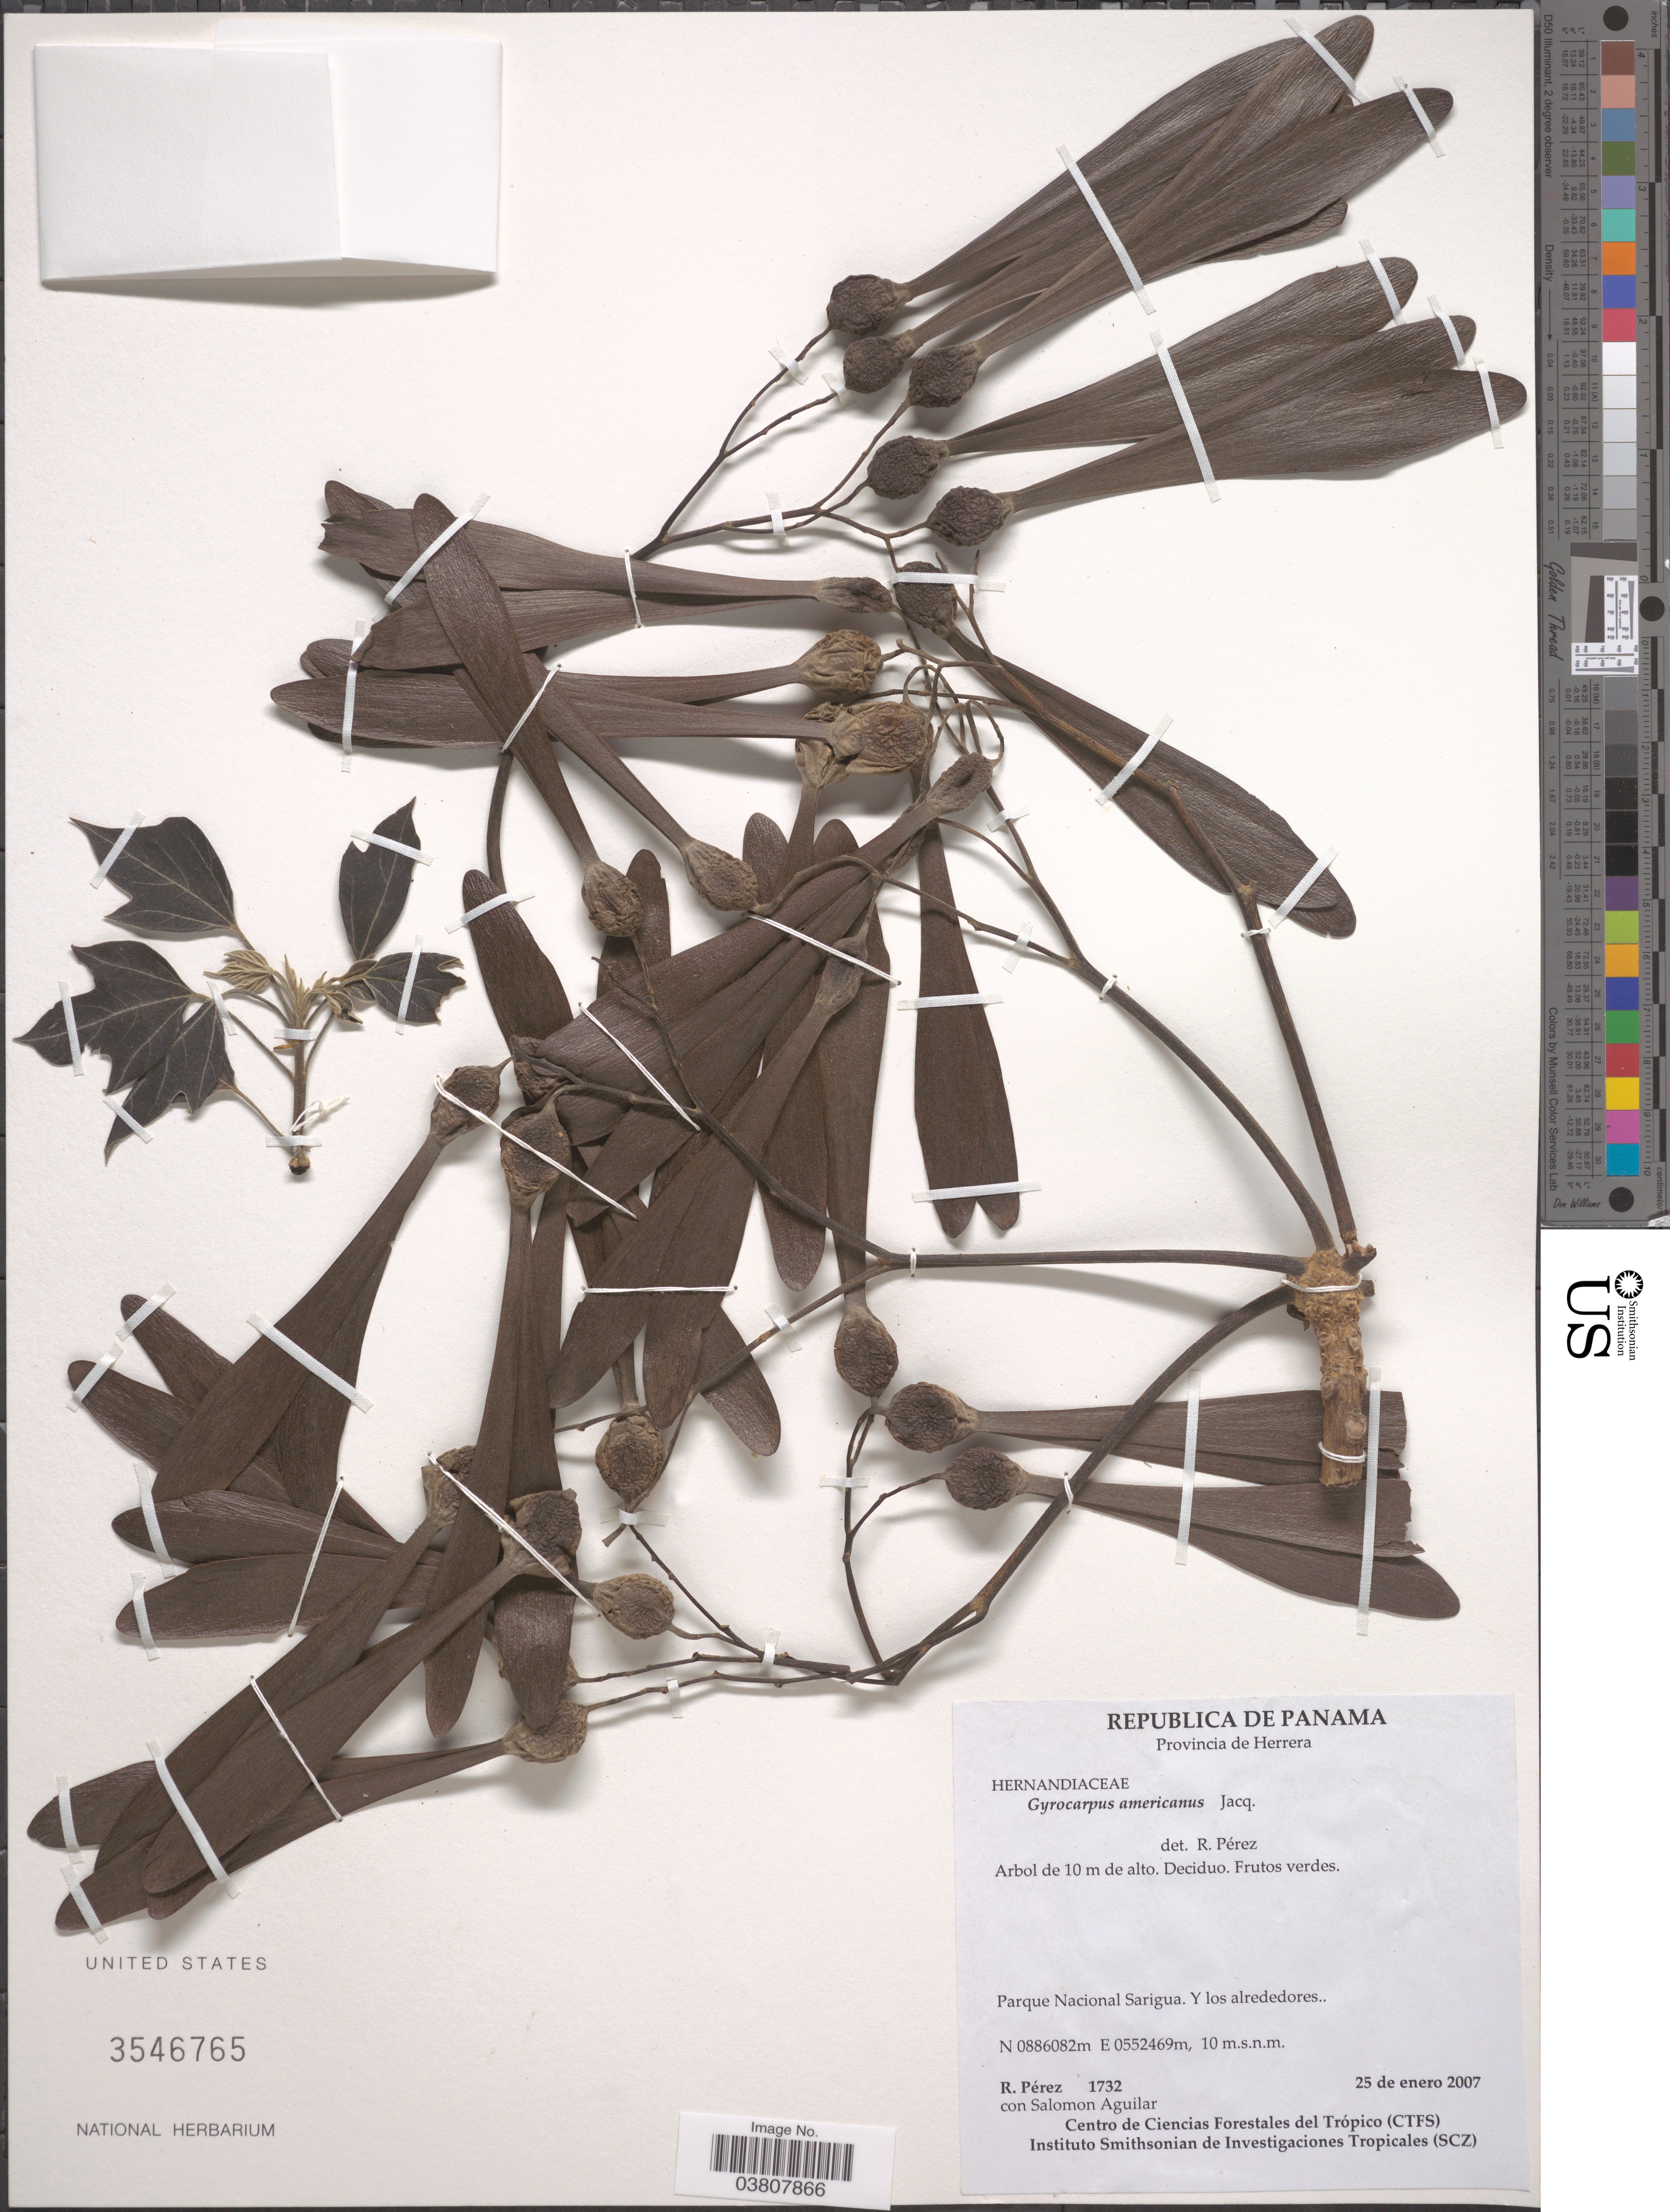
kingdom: Plantae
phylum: Tracheophyta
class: Magnoliopsida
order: Laurales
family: Hernandiaceae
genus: Gyrocarpus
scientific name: Gyrocarpus americanus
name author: Jacq.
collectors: R. Perez & S. Aguilar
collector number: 1732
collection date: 2007-01-25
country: Panama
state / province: Herrera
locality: Parque Nacional Sarigua. Y los alrededores.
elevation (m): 10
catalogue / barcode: US 3546765